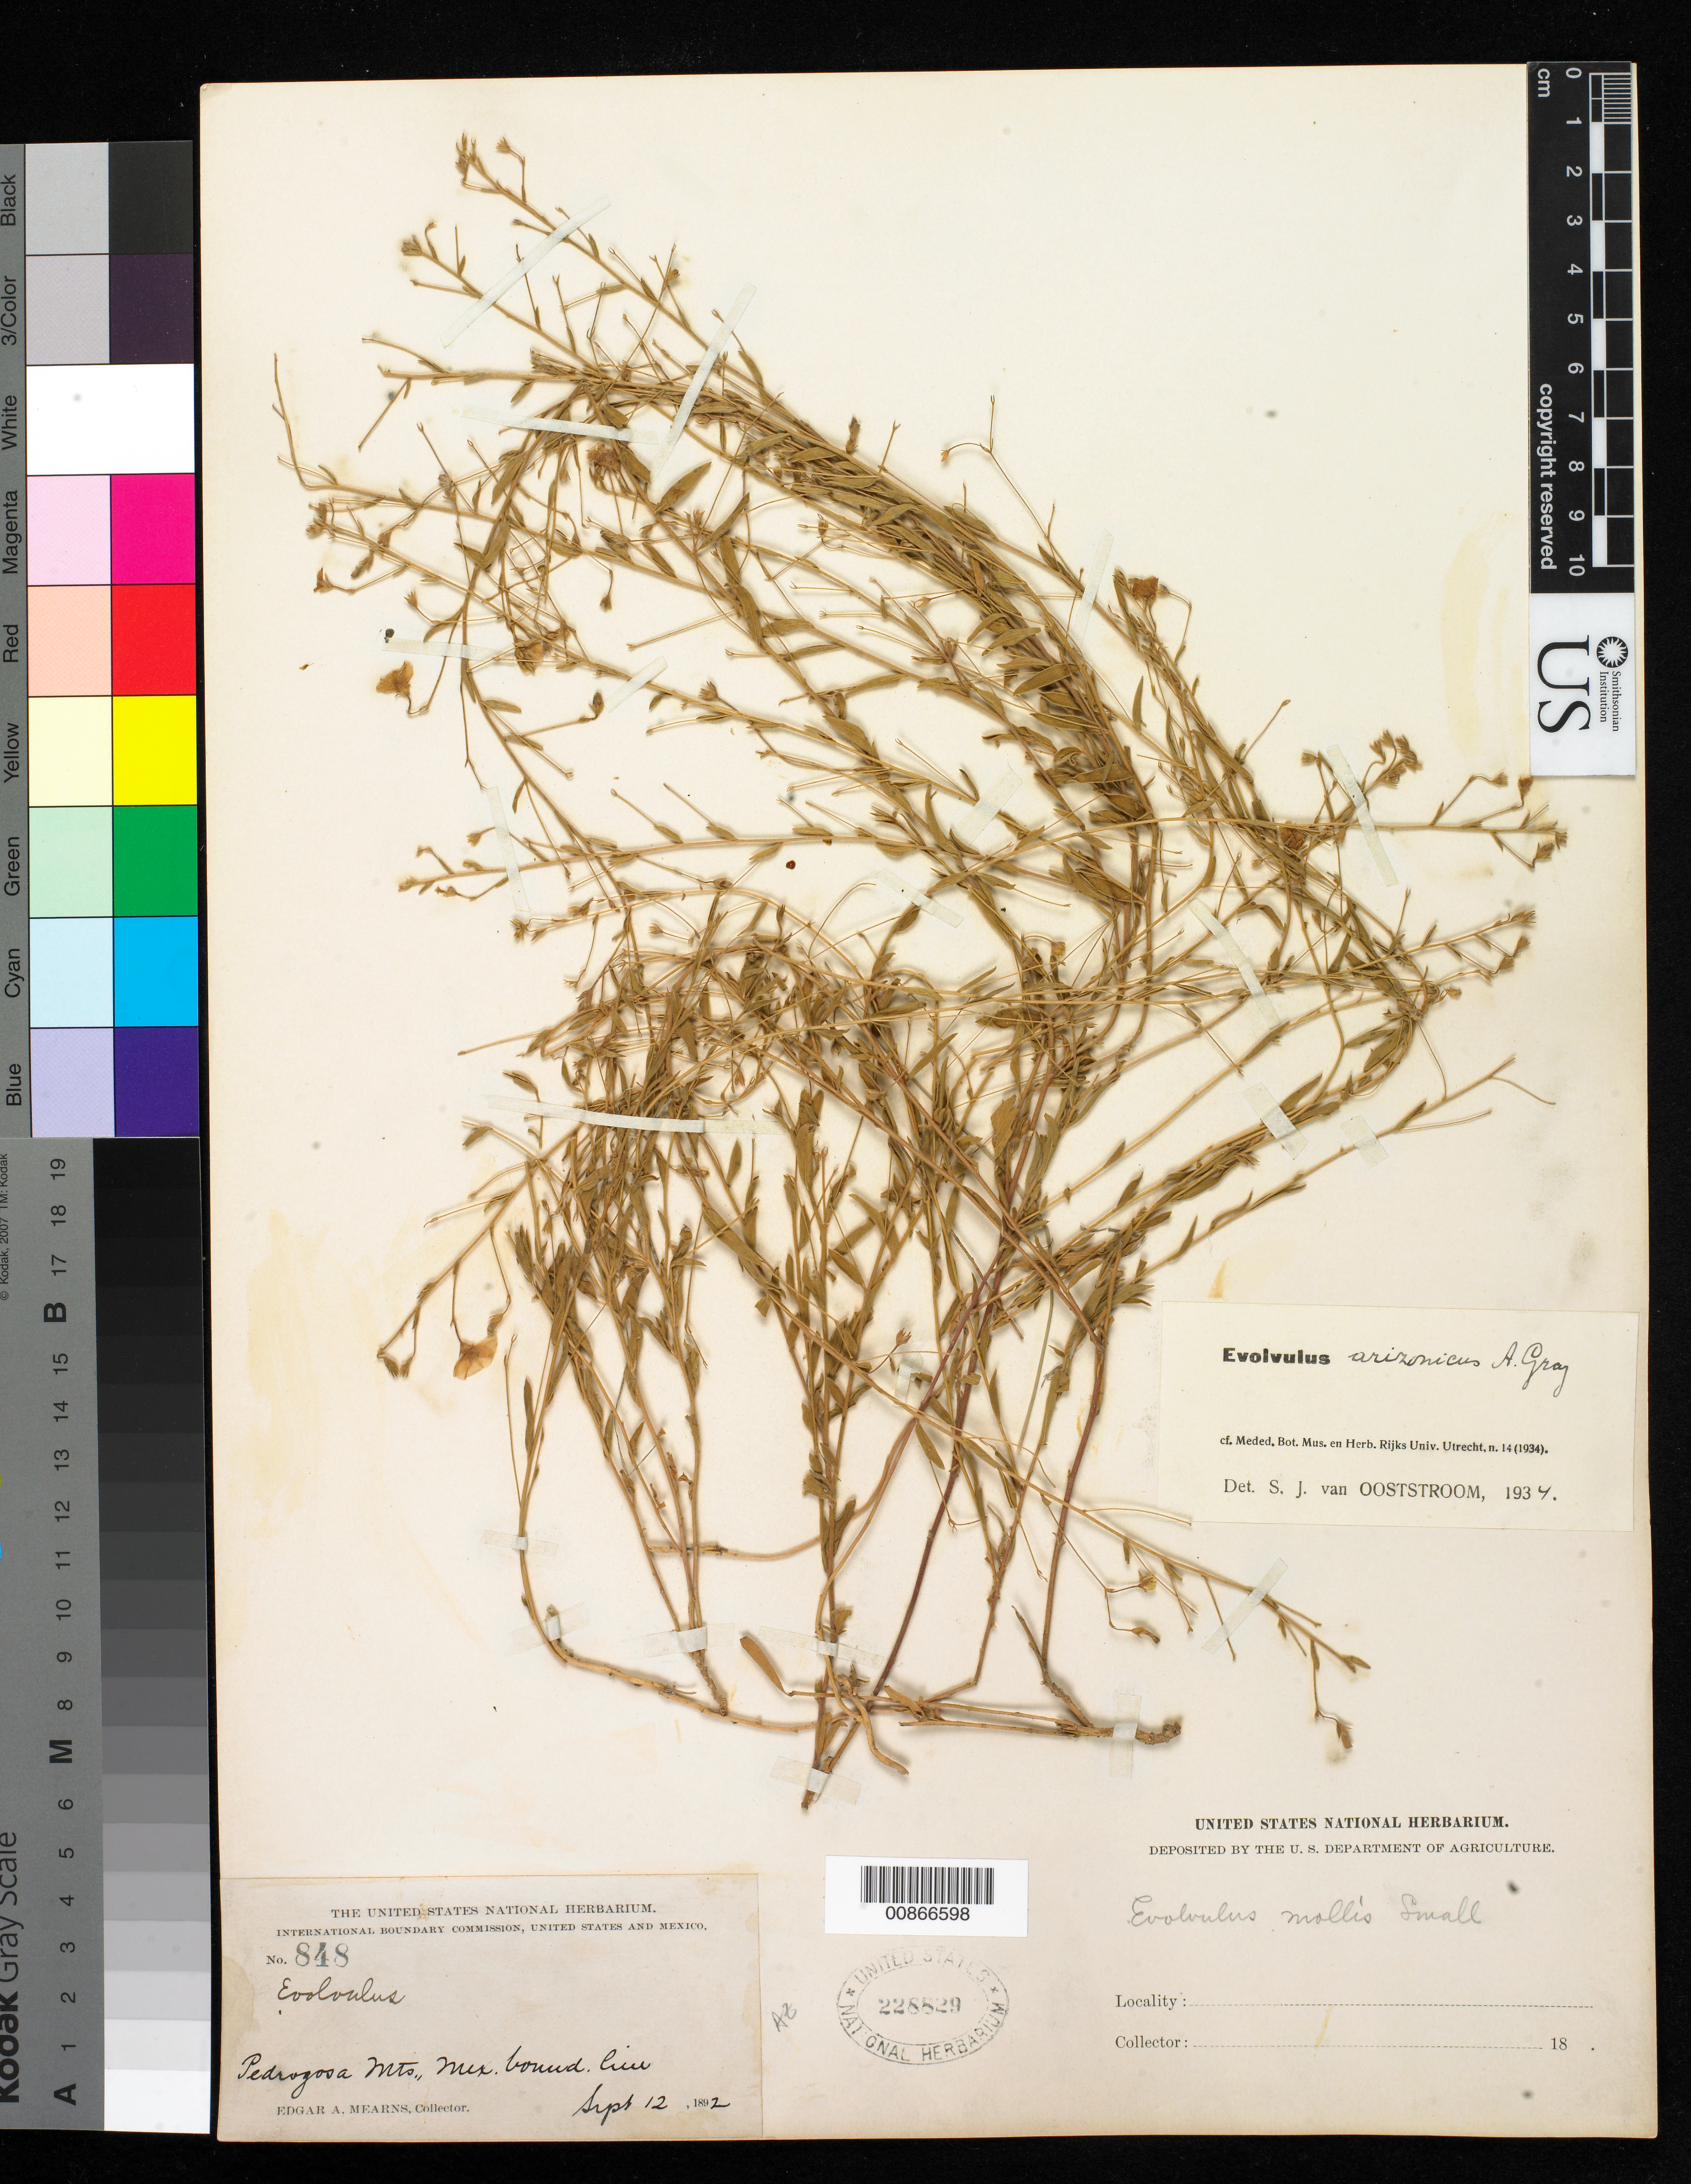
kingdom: Plantae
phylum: Tracheophyta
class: Magnoliopsida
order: Solanales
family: Convolvulaceae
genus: Evolvulus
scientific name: Evolvulus arizonicus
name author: A. Gray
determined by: Ooststroom, S. J. van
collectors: E. A. Mearns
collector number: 848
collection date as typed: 12 Sep 1892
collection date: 1892-09-12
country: United States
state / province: Arizona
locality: Pedregosa Mts., Mexican boundary line.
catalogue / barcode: US 228829